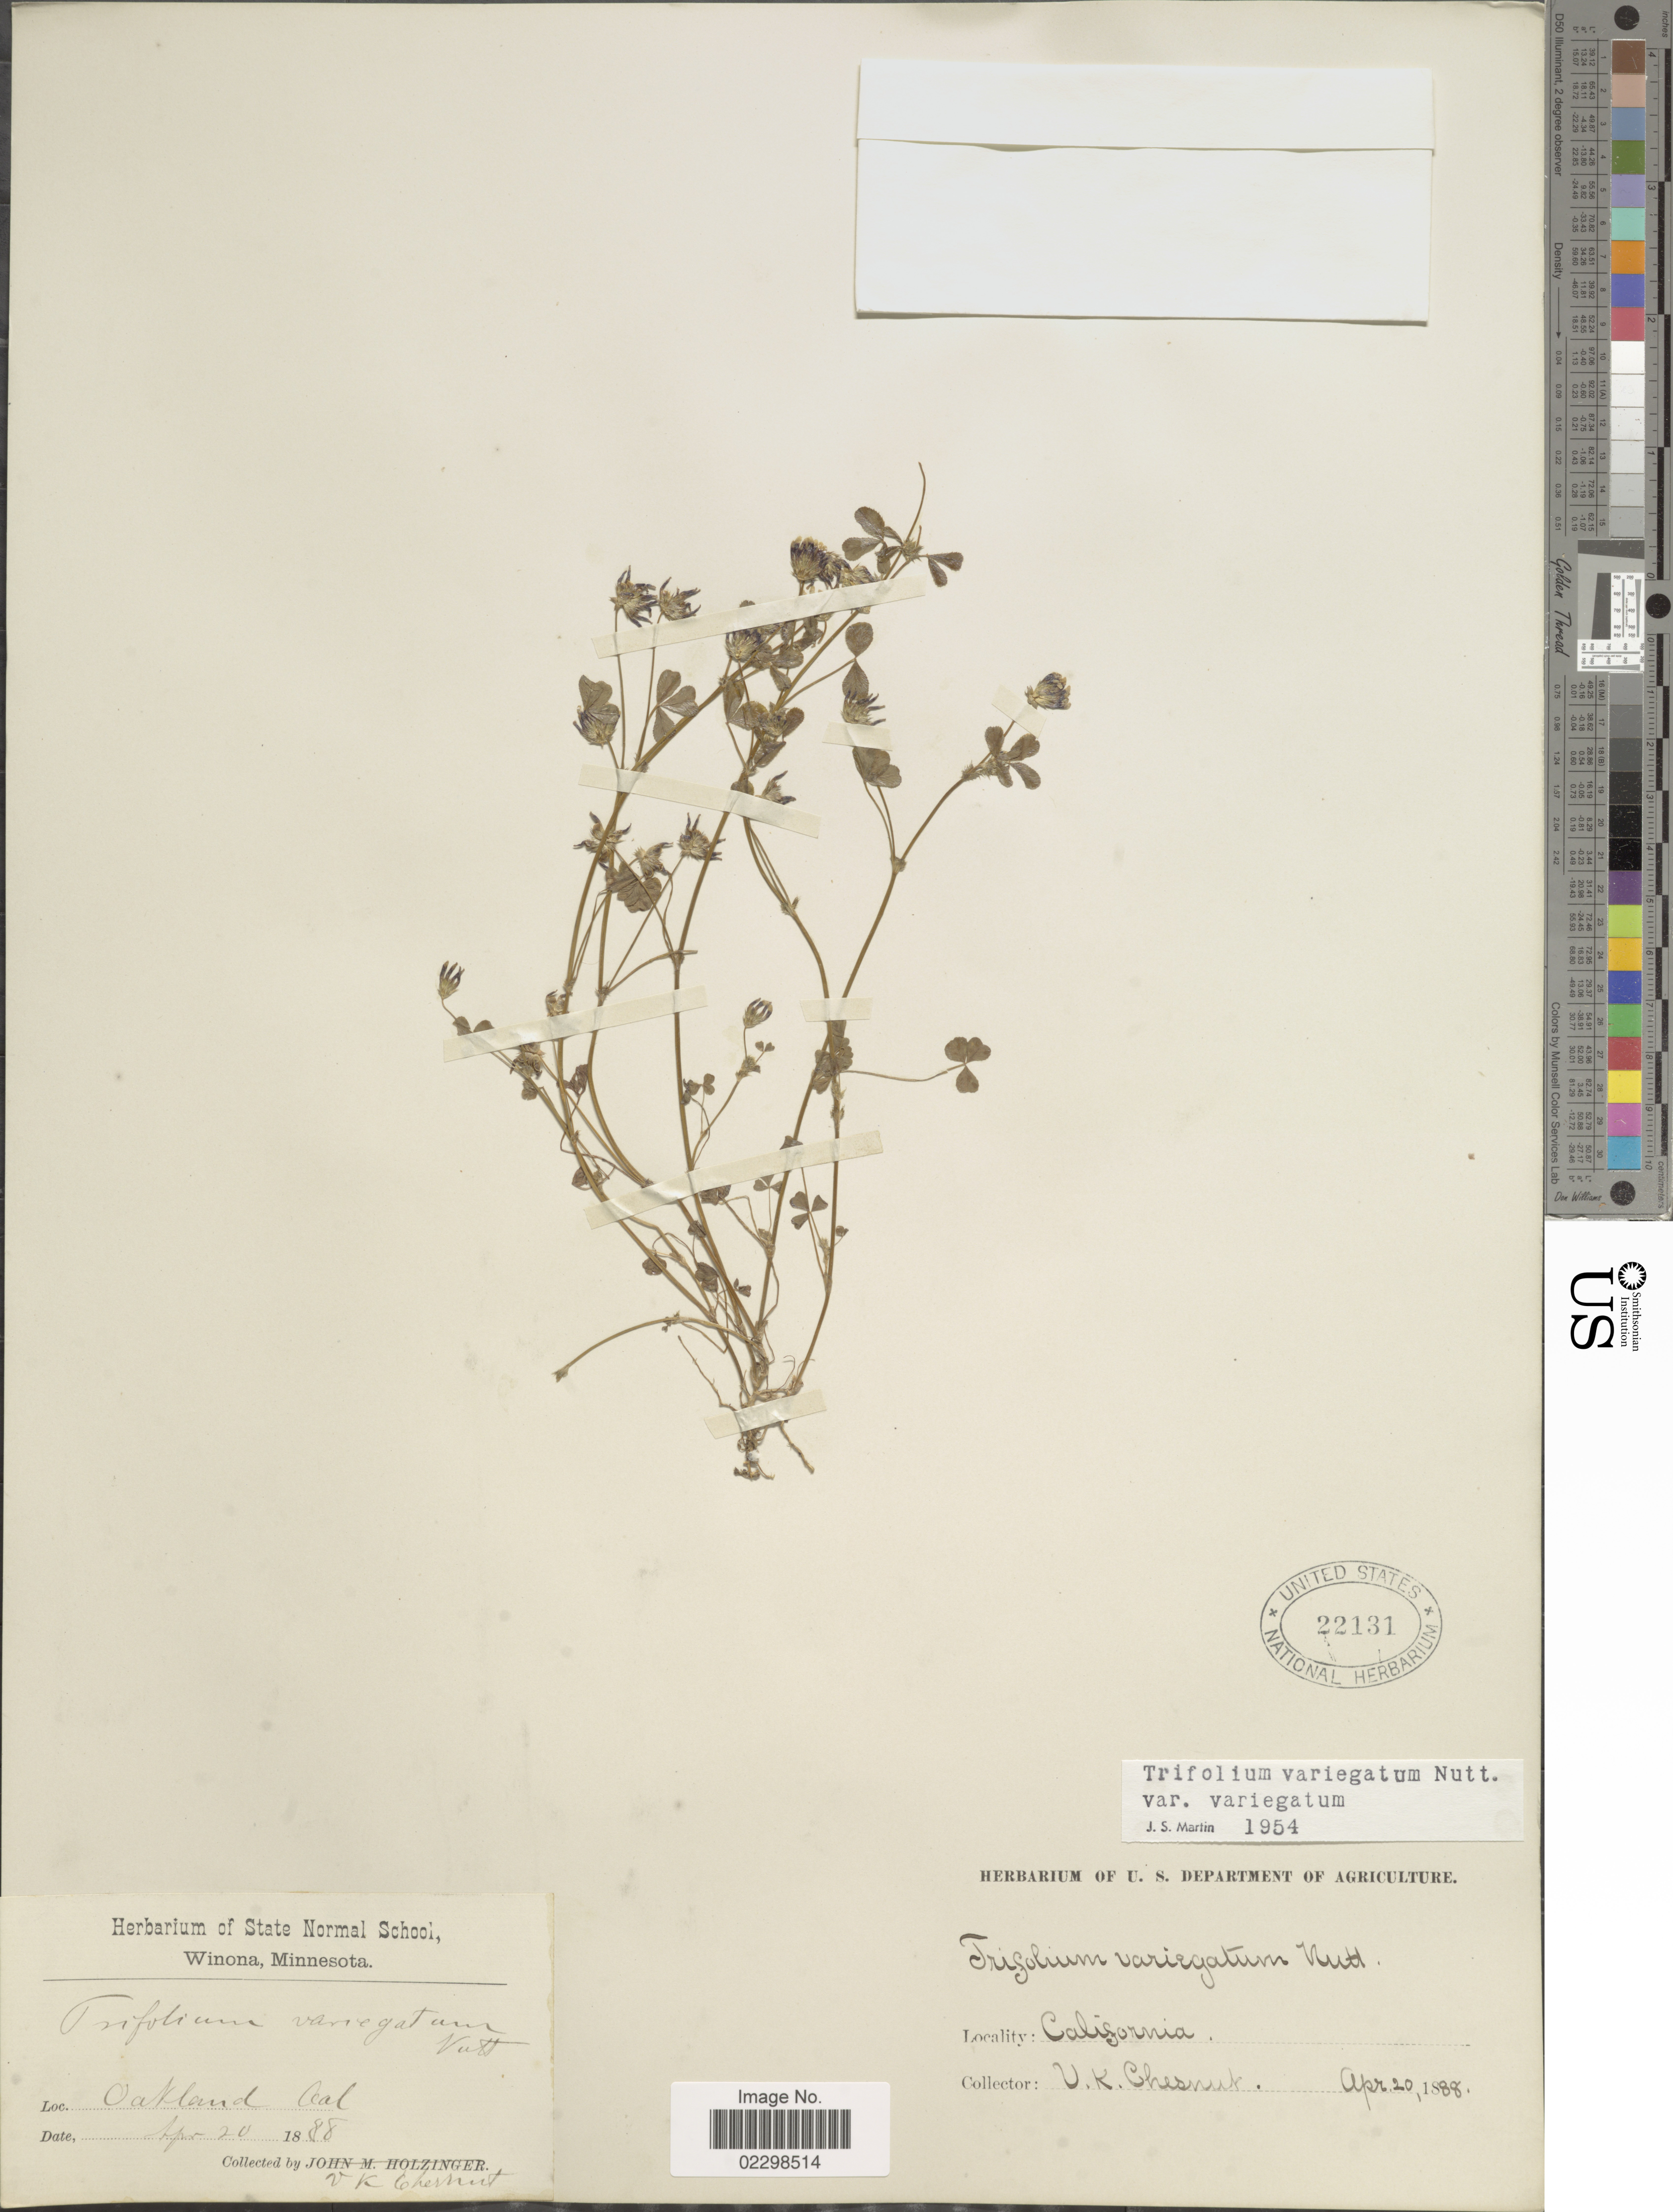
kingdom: Plantae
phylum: Tracheophyta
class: Magnoliopsida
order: Fabales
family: Fabaceae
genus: Trifolium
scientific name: Trifolium variegatum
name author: Nutt.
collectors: V. Chesnut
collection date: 1888-04-20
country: United States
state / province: California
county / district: Alameda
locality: Oakland, Cal.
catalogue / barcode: US 22131